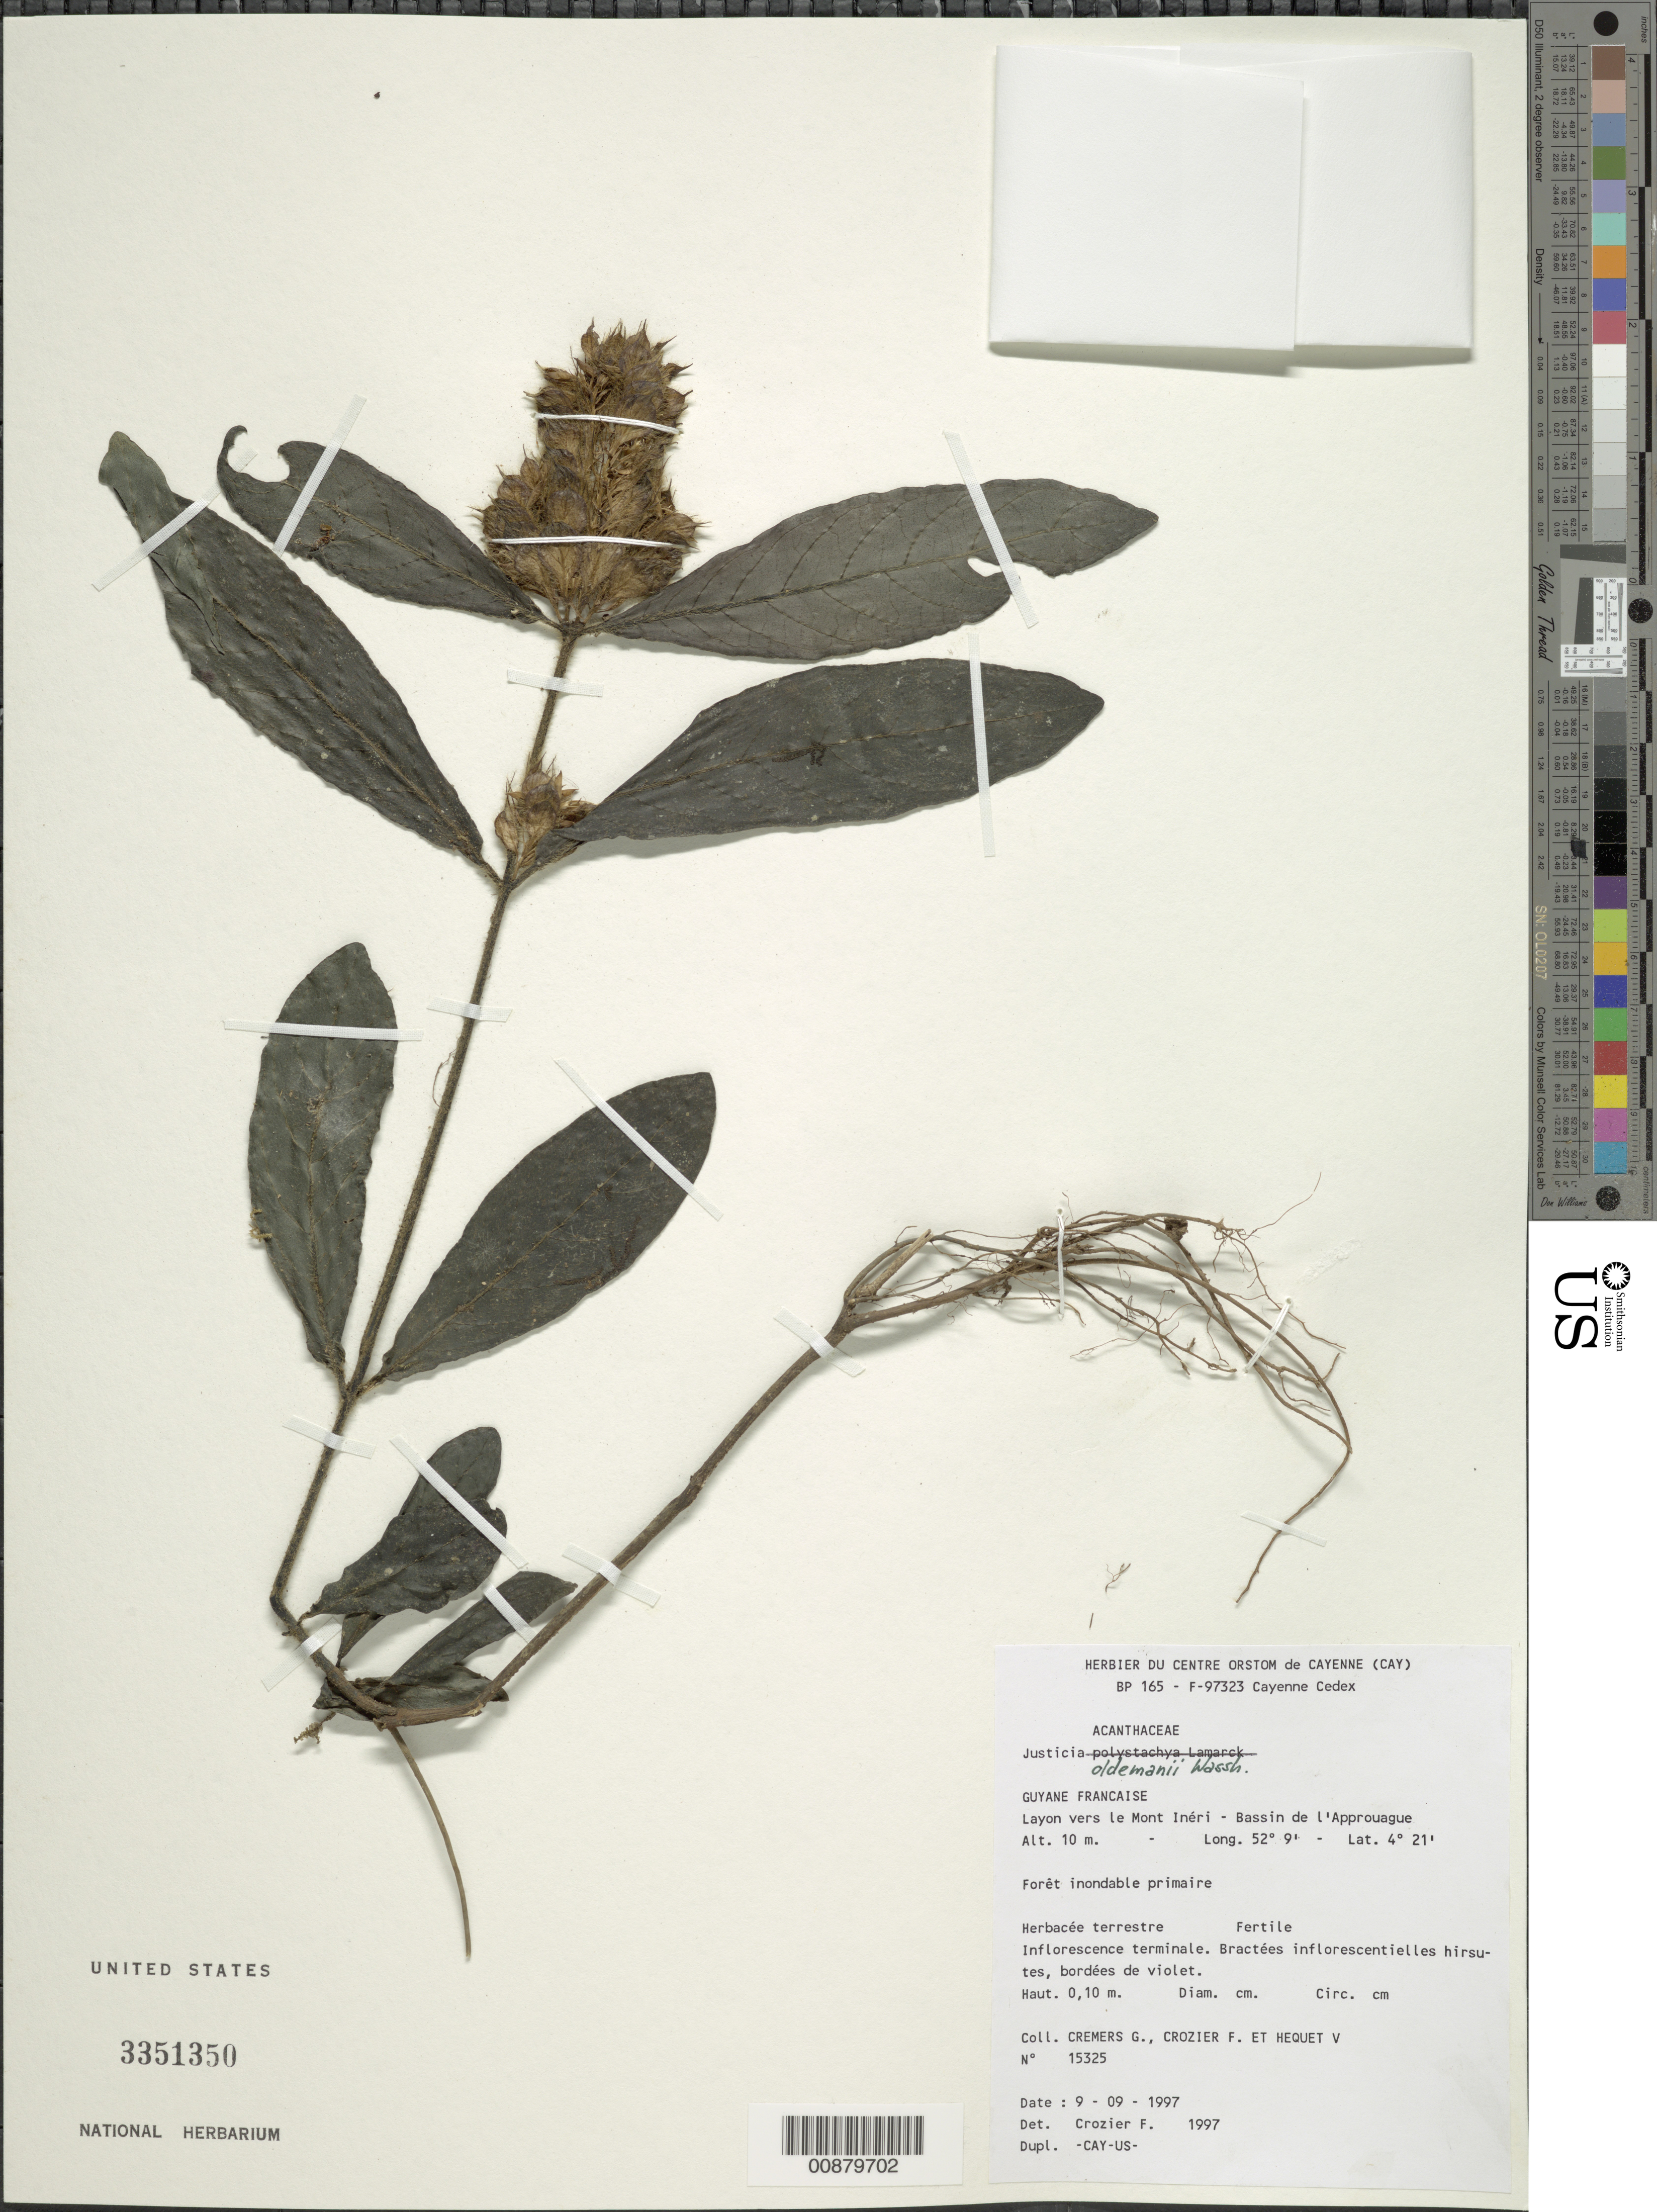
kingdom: Plantae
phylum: Tracheophyta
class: Magnoliopsida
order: Lamiales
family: Acanthaceae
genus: Justicia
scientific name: Justicia oldemanii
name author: Wassh.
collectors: G. Cremers, F. Crozier & V. Hequet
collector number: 15325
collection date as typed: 9-Sep-97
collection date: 1997-09-09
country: French Guiana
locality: Mont Inéri, Bassin de l'Approuague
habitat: Forêt inondable primaire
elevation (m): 10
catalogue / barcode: US 3351350